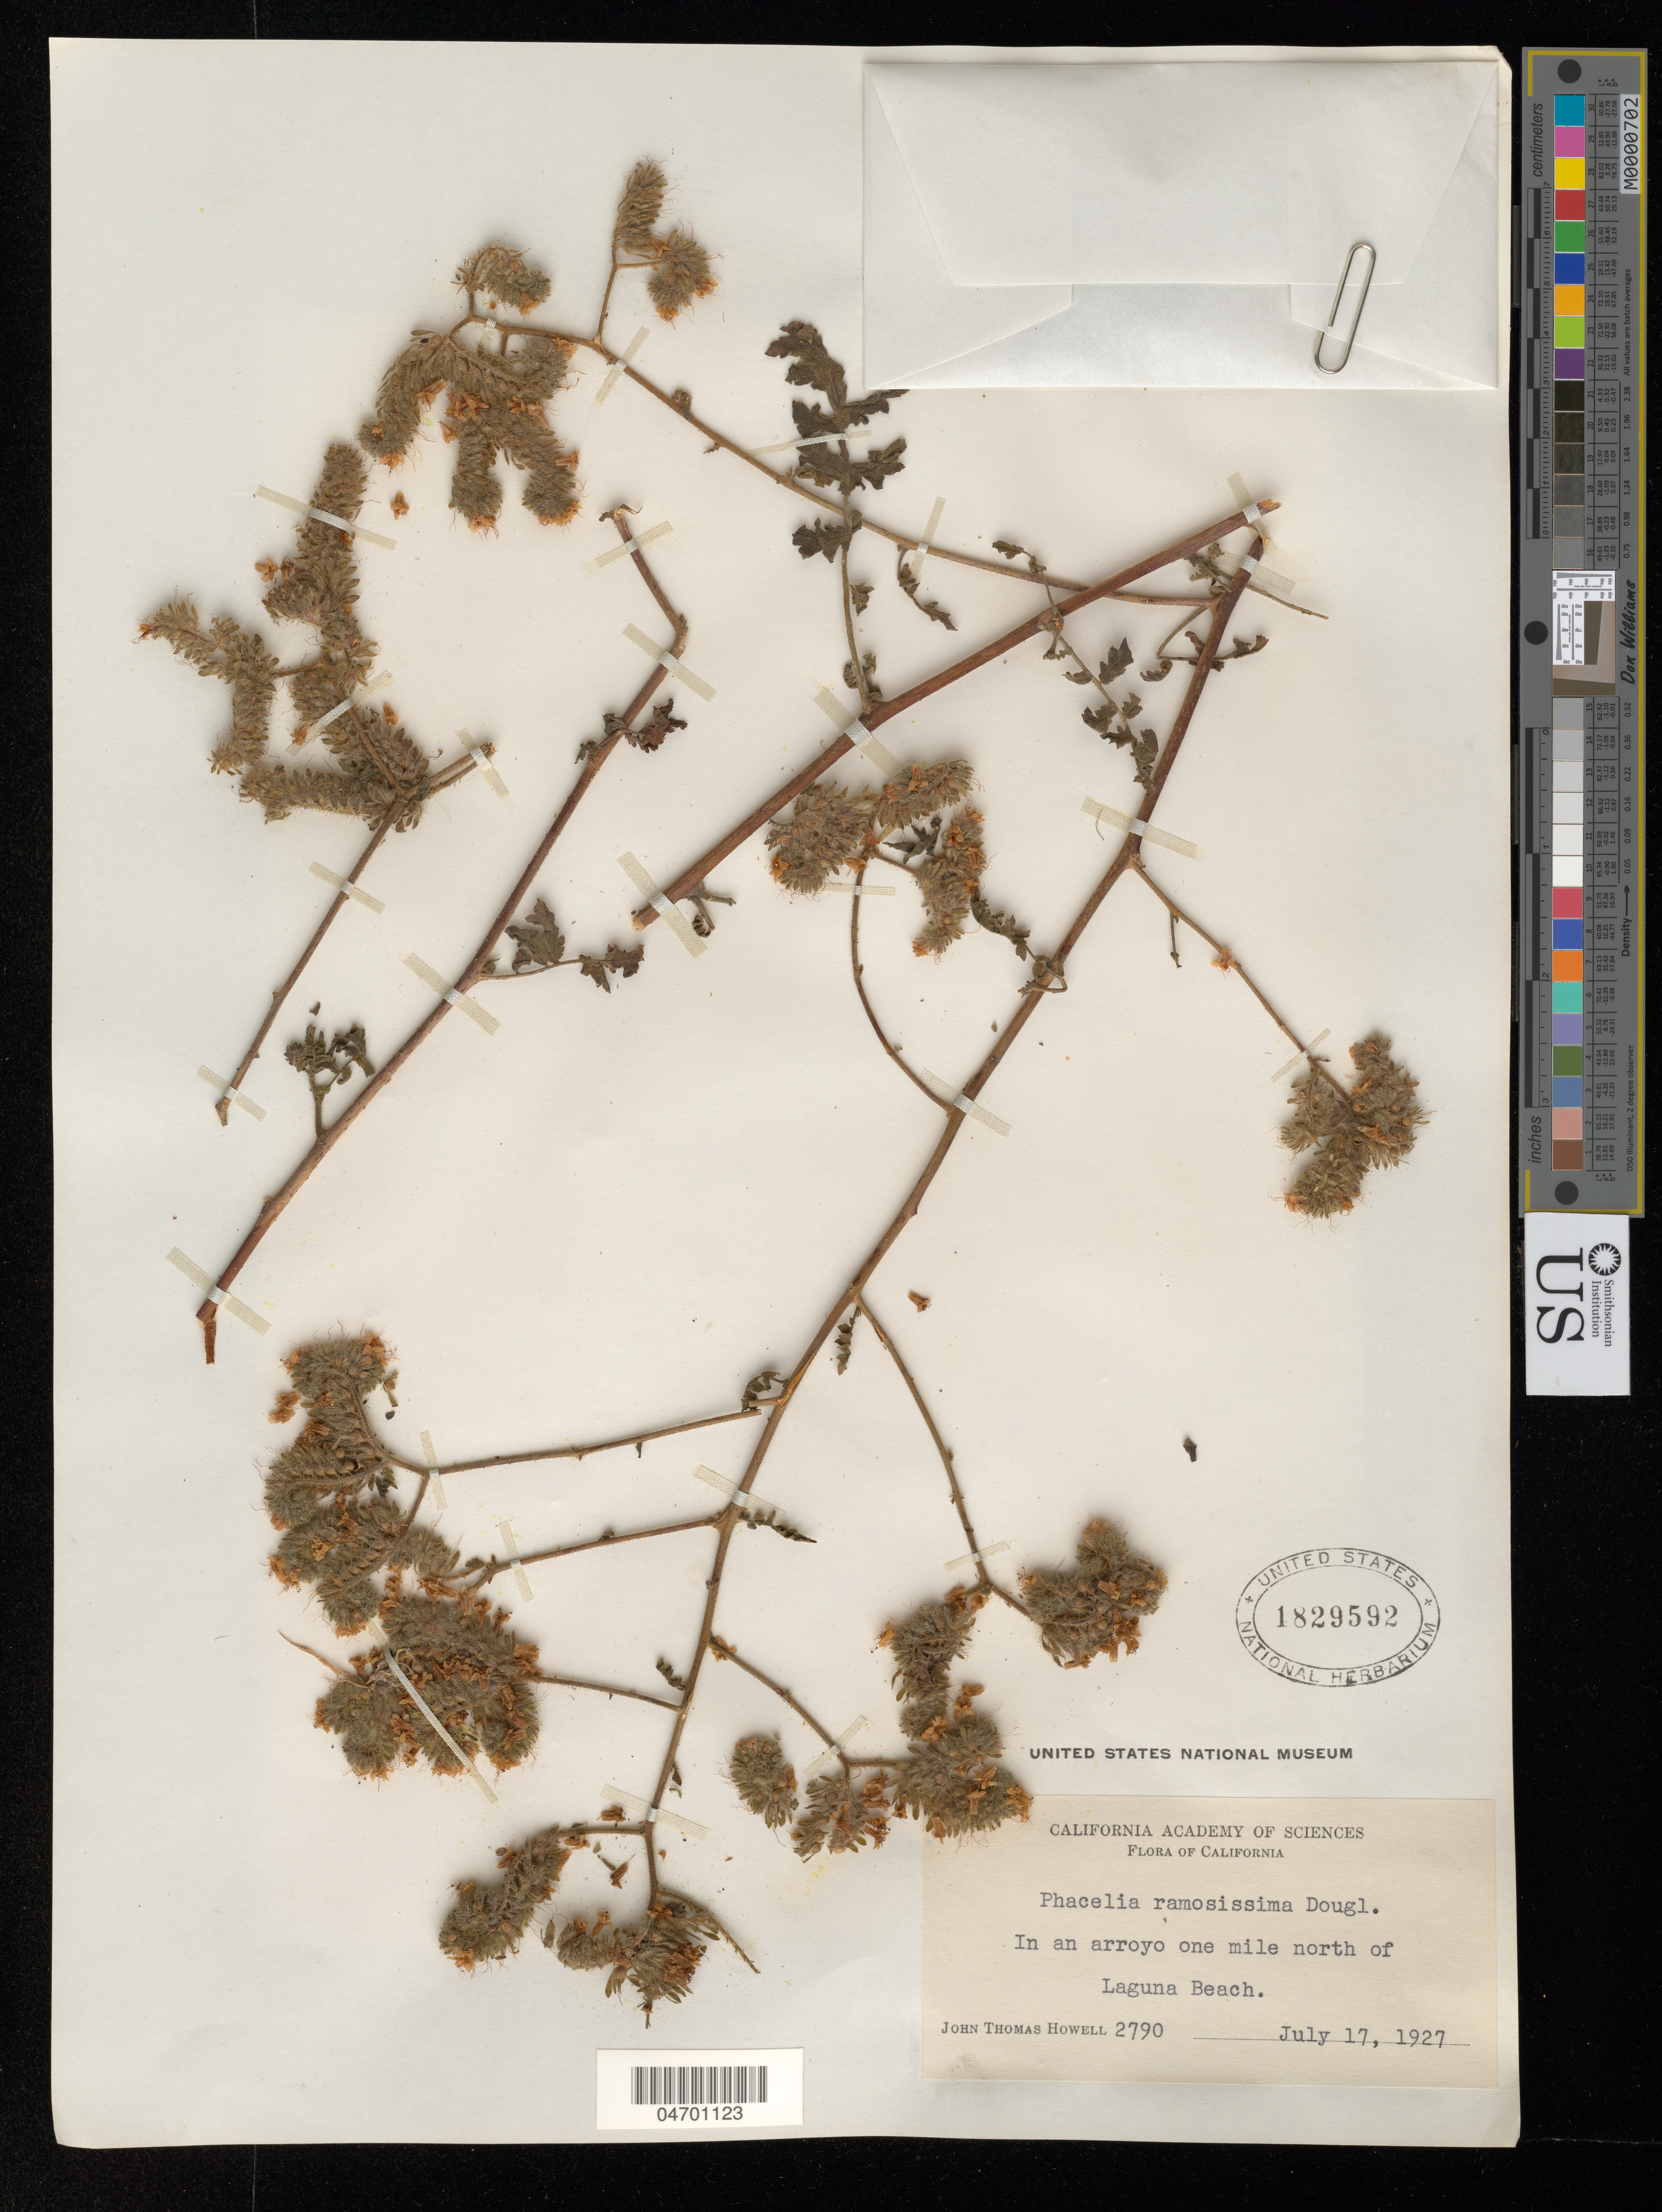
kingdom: Plantae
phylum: Tracheophyta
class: Magnoliopsida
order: Boraginales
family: Hydrophyllaceae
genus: Phacelia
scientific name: Phacelia ramosissima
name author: Douglas ex Lehm.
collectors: J. T. Howell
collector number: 2790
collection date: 1927-07-17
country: United States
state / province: California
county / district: Orange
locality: In an arroyo one mile north of Laguna Beach.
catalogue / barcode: US 1829592